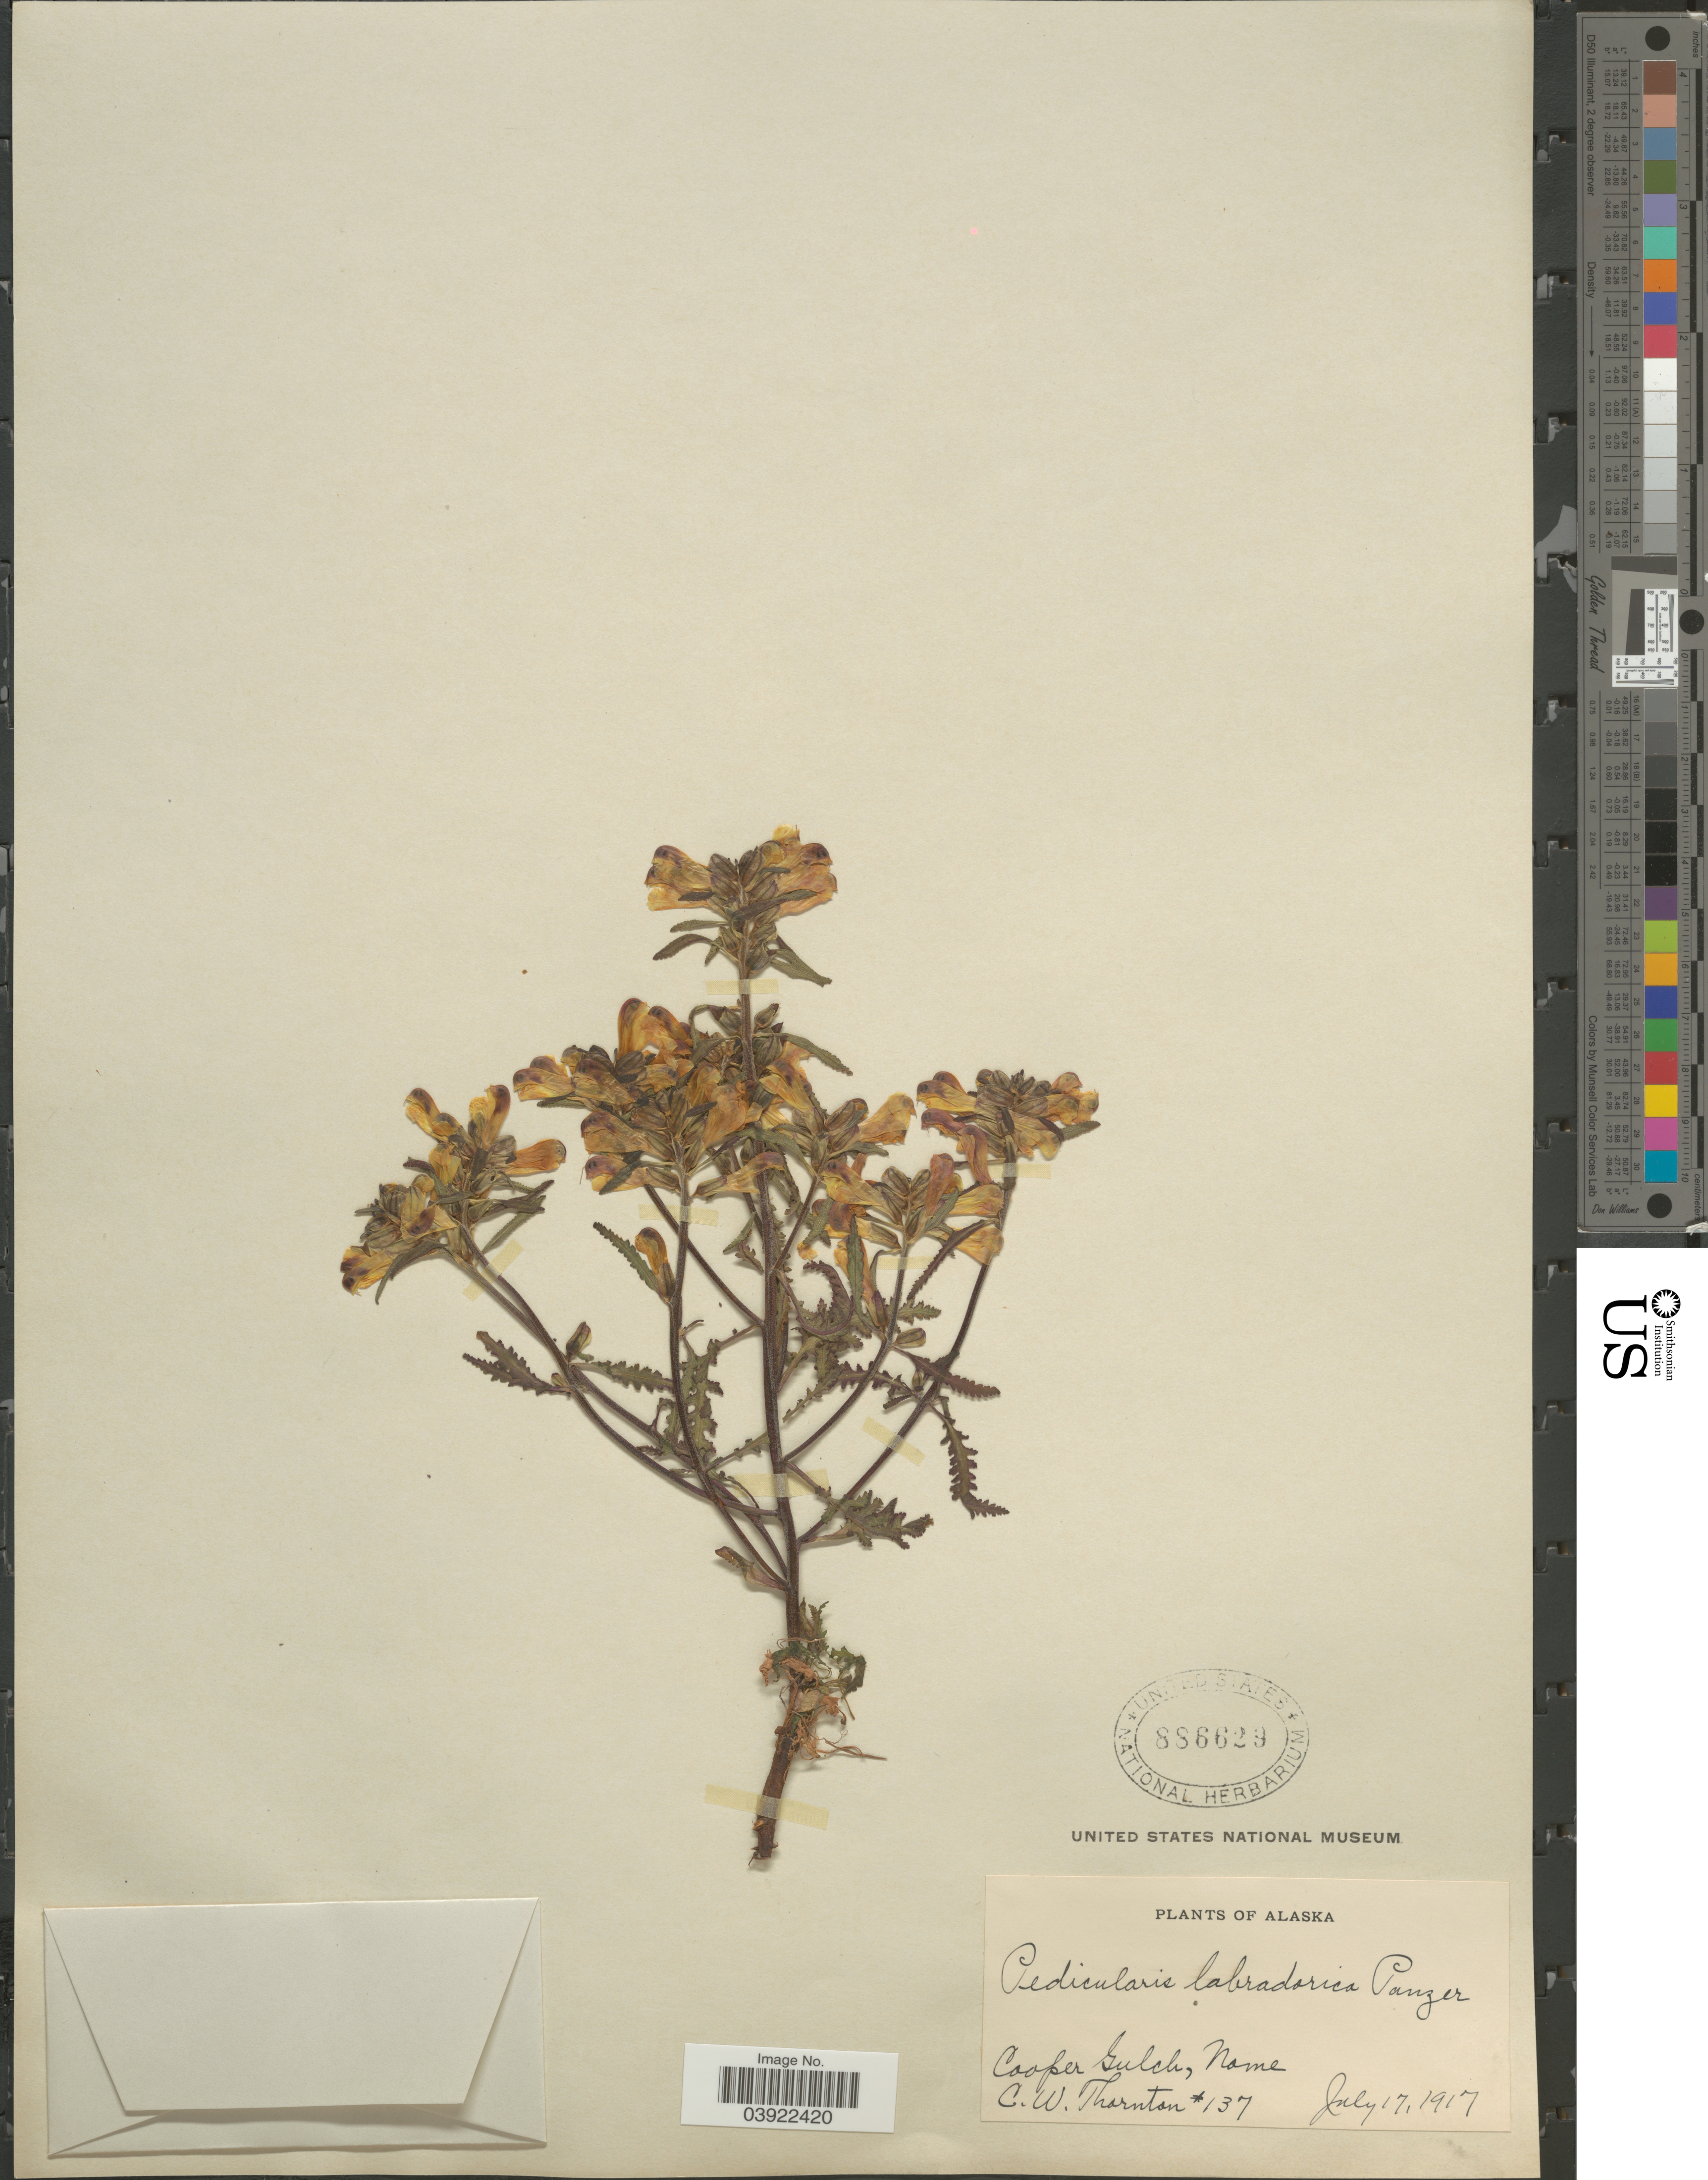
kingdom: Plantae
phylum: Tracheophyta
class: Magnoliopsida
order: Lamiales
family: Orobanchaceae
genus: Pedicularis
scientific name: Pedicularis labradorica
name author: Wirsing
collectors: C. Thornton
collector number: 137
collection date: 1917-07-17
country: United States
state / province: Alaska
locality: Cooper Gulch, Nome.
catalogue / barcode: US 886629